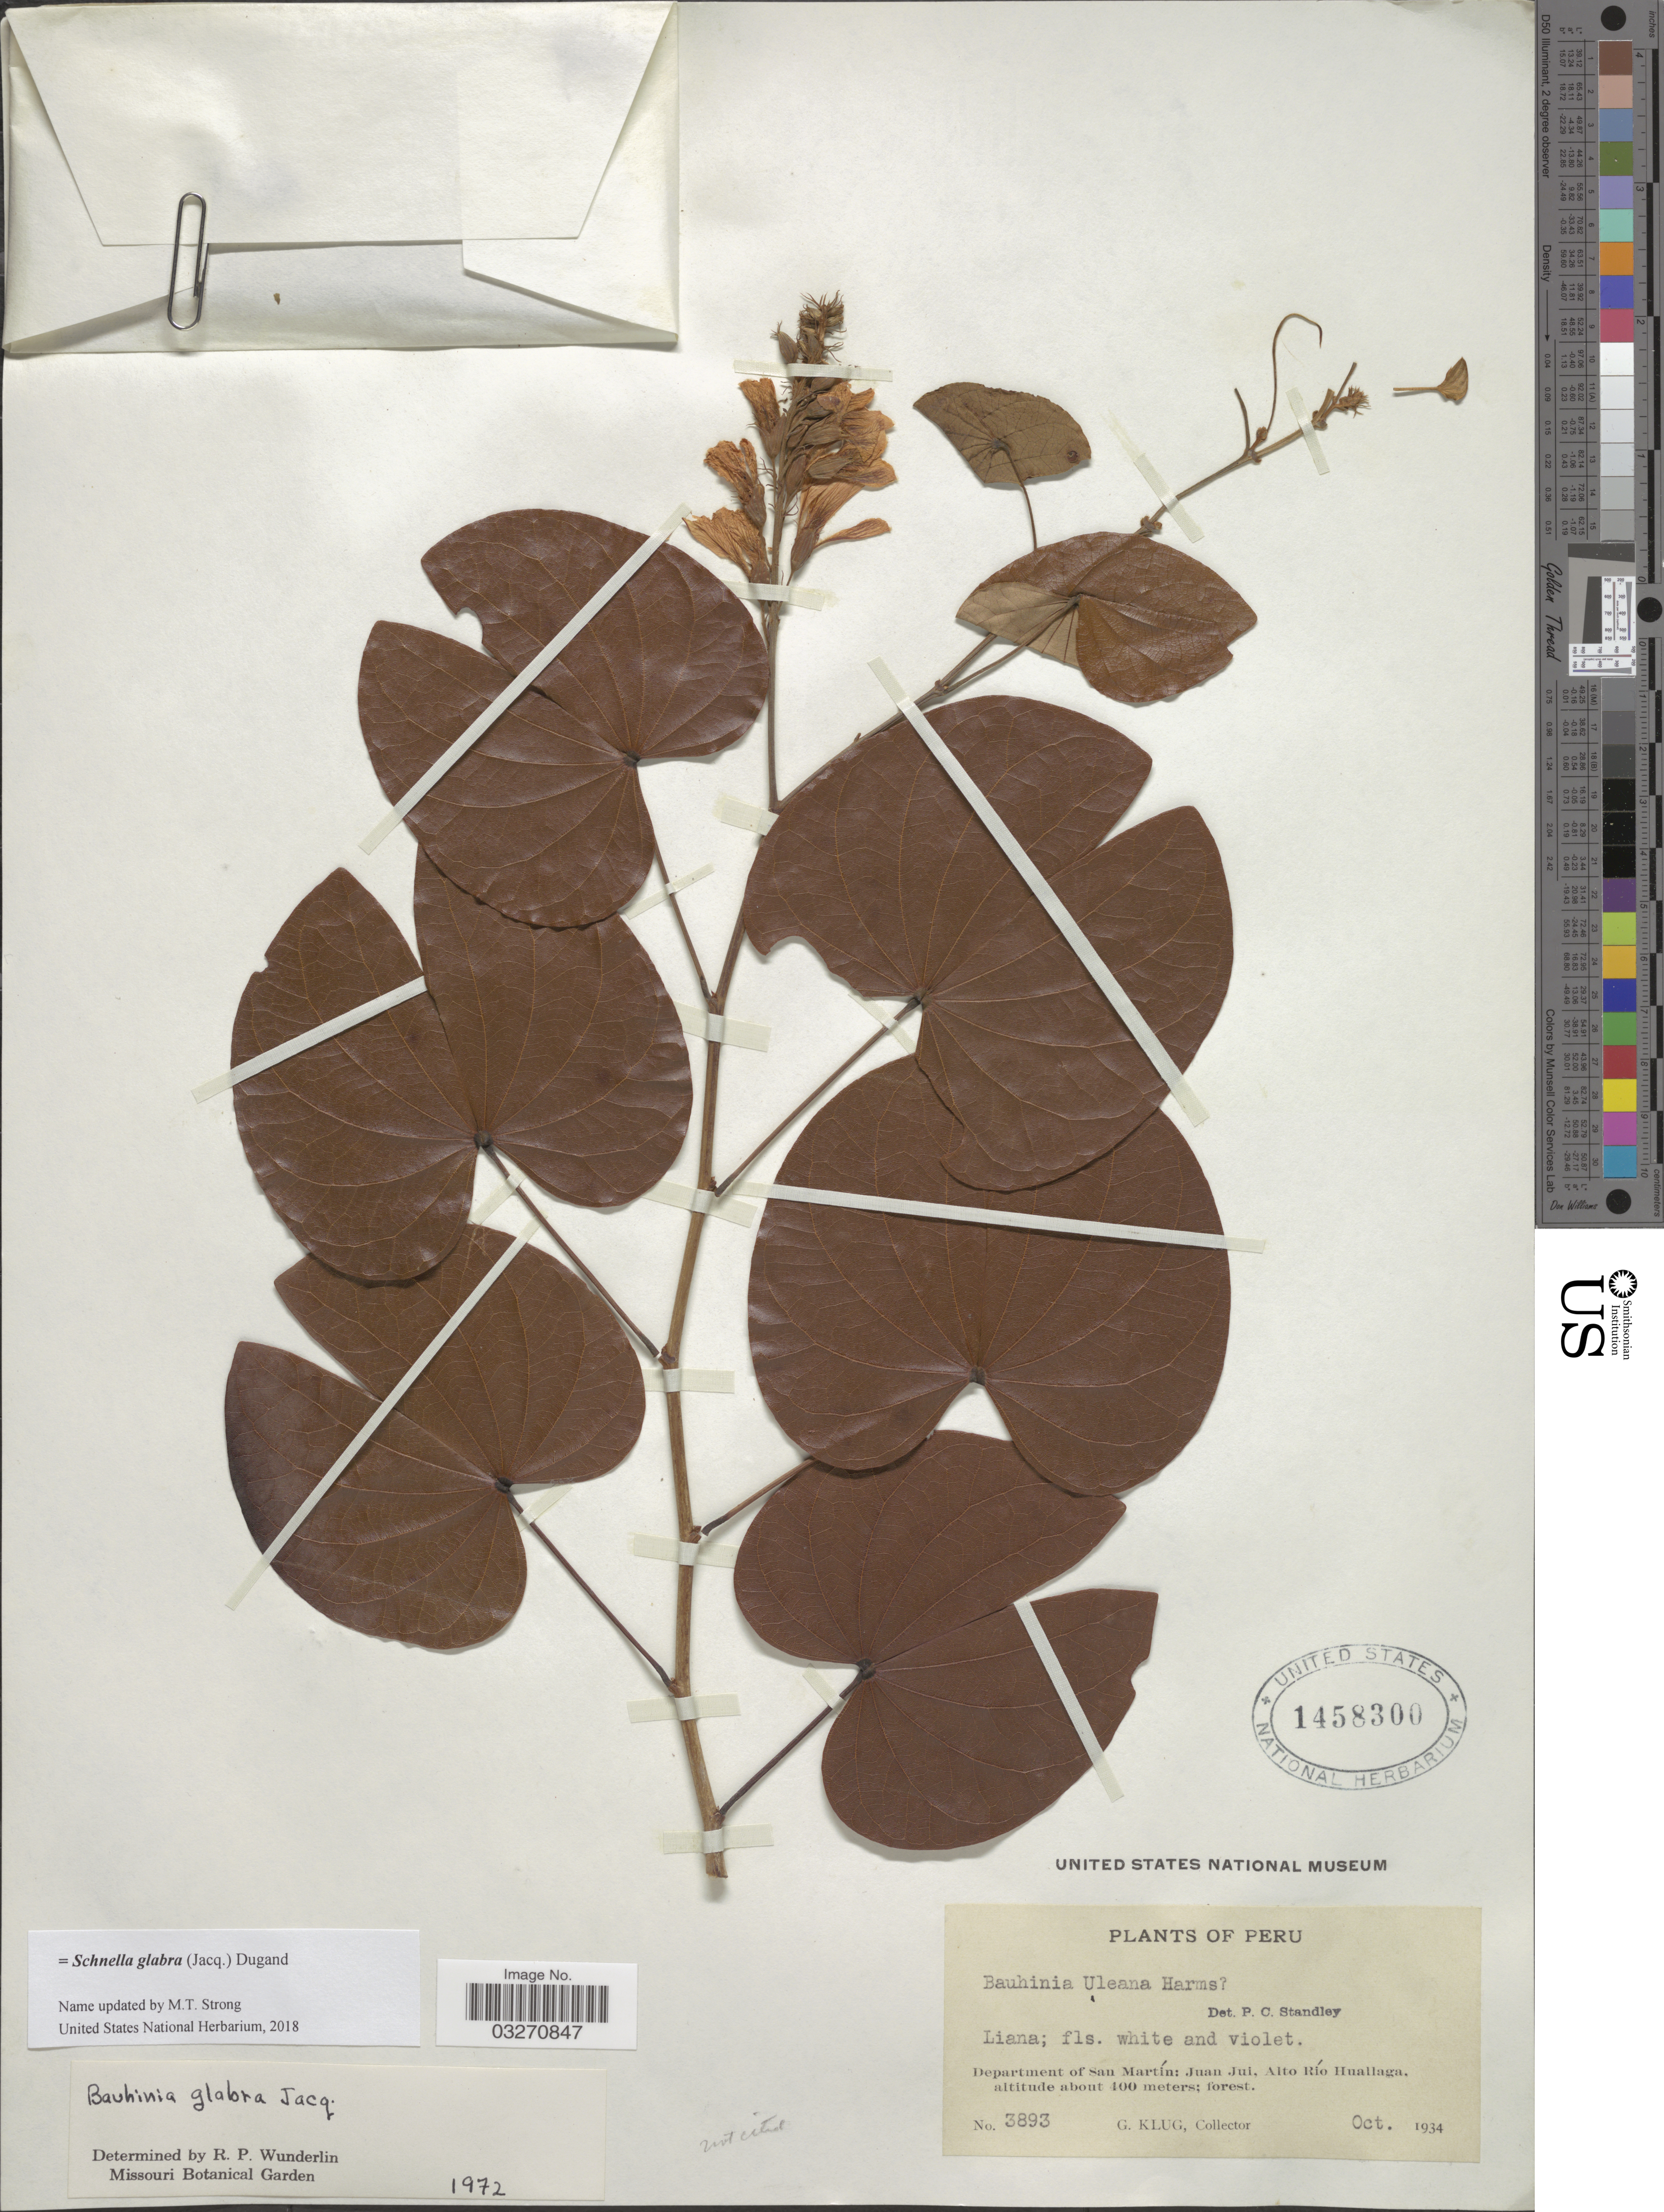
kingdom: Plantae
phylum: Tracheophyta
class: Magnoliopsida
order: Fabales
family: Fabaceae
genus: Schnella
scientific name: Schnella glabra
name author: (Jacq.) Dugand G.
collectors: G. Klug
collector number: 3893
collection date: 1934-10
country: Peru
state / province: San Martín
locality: Department of San Martín: Juan Jui, Alto Río Huallaga.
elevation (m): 400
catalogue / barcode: US 1458300